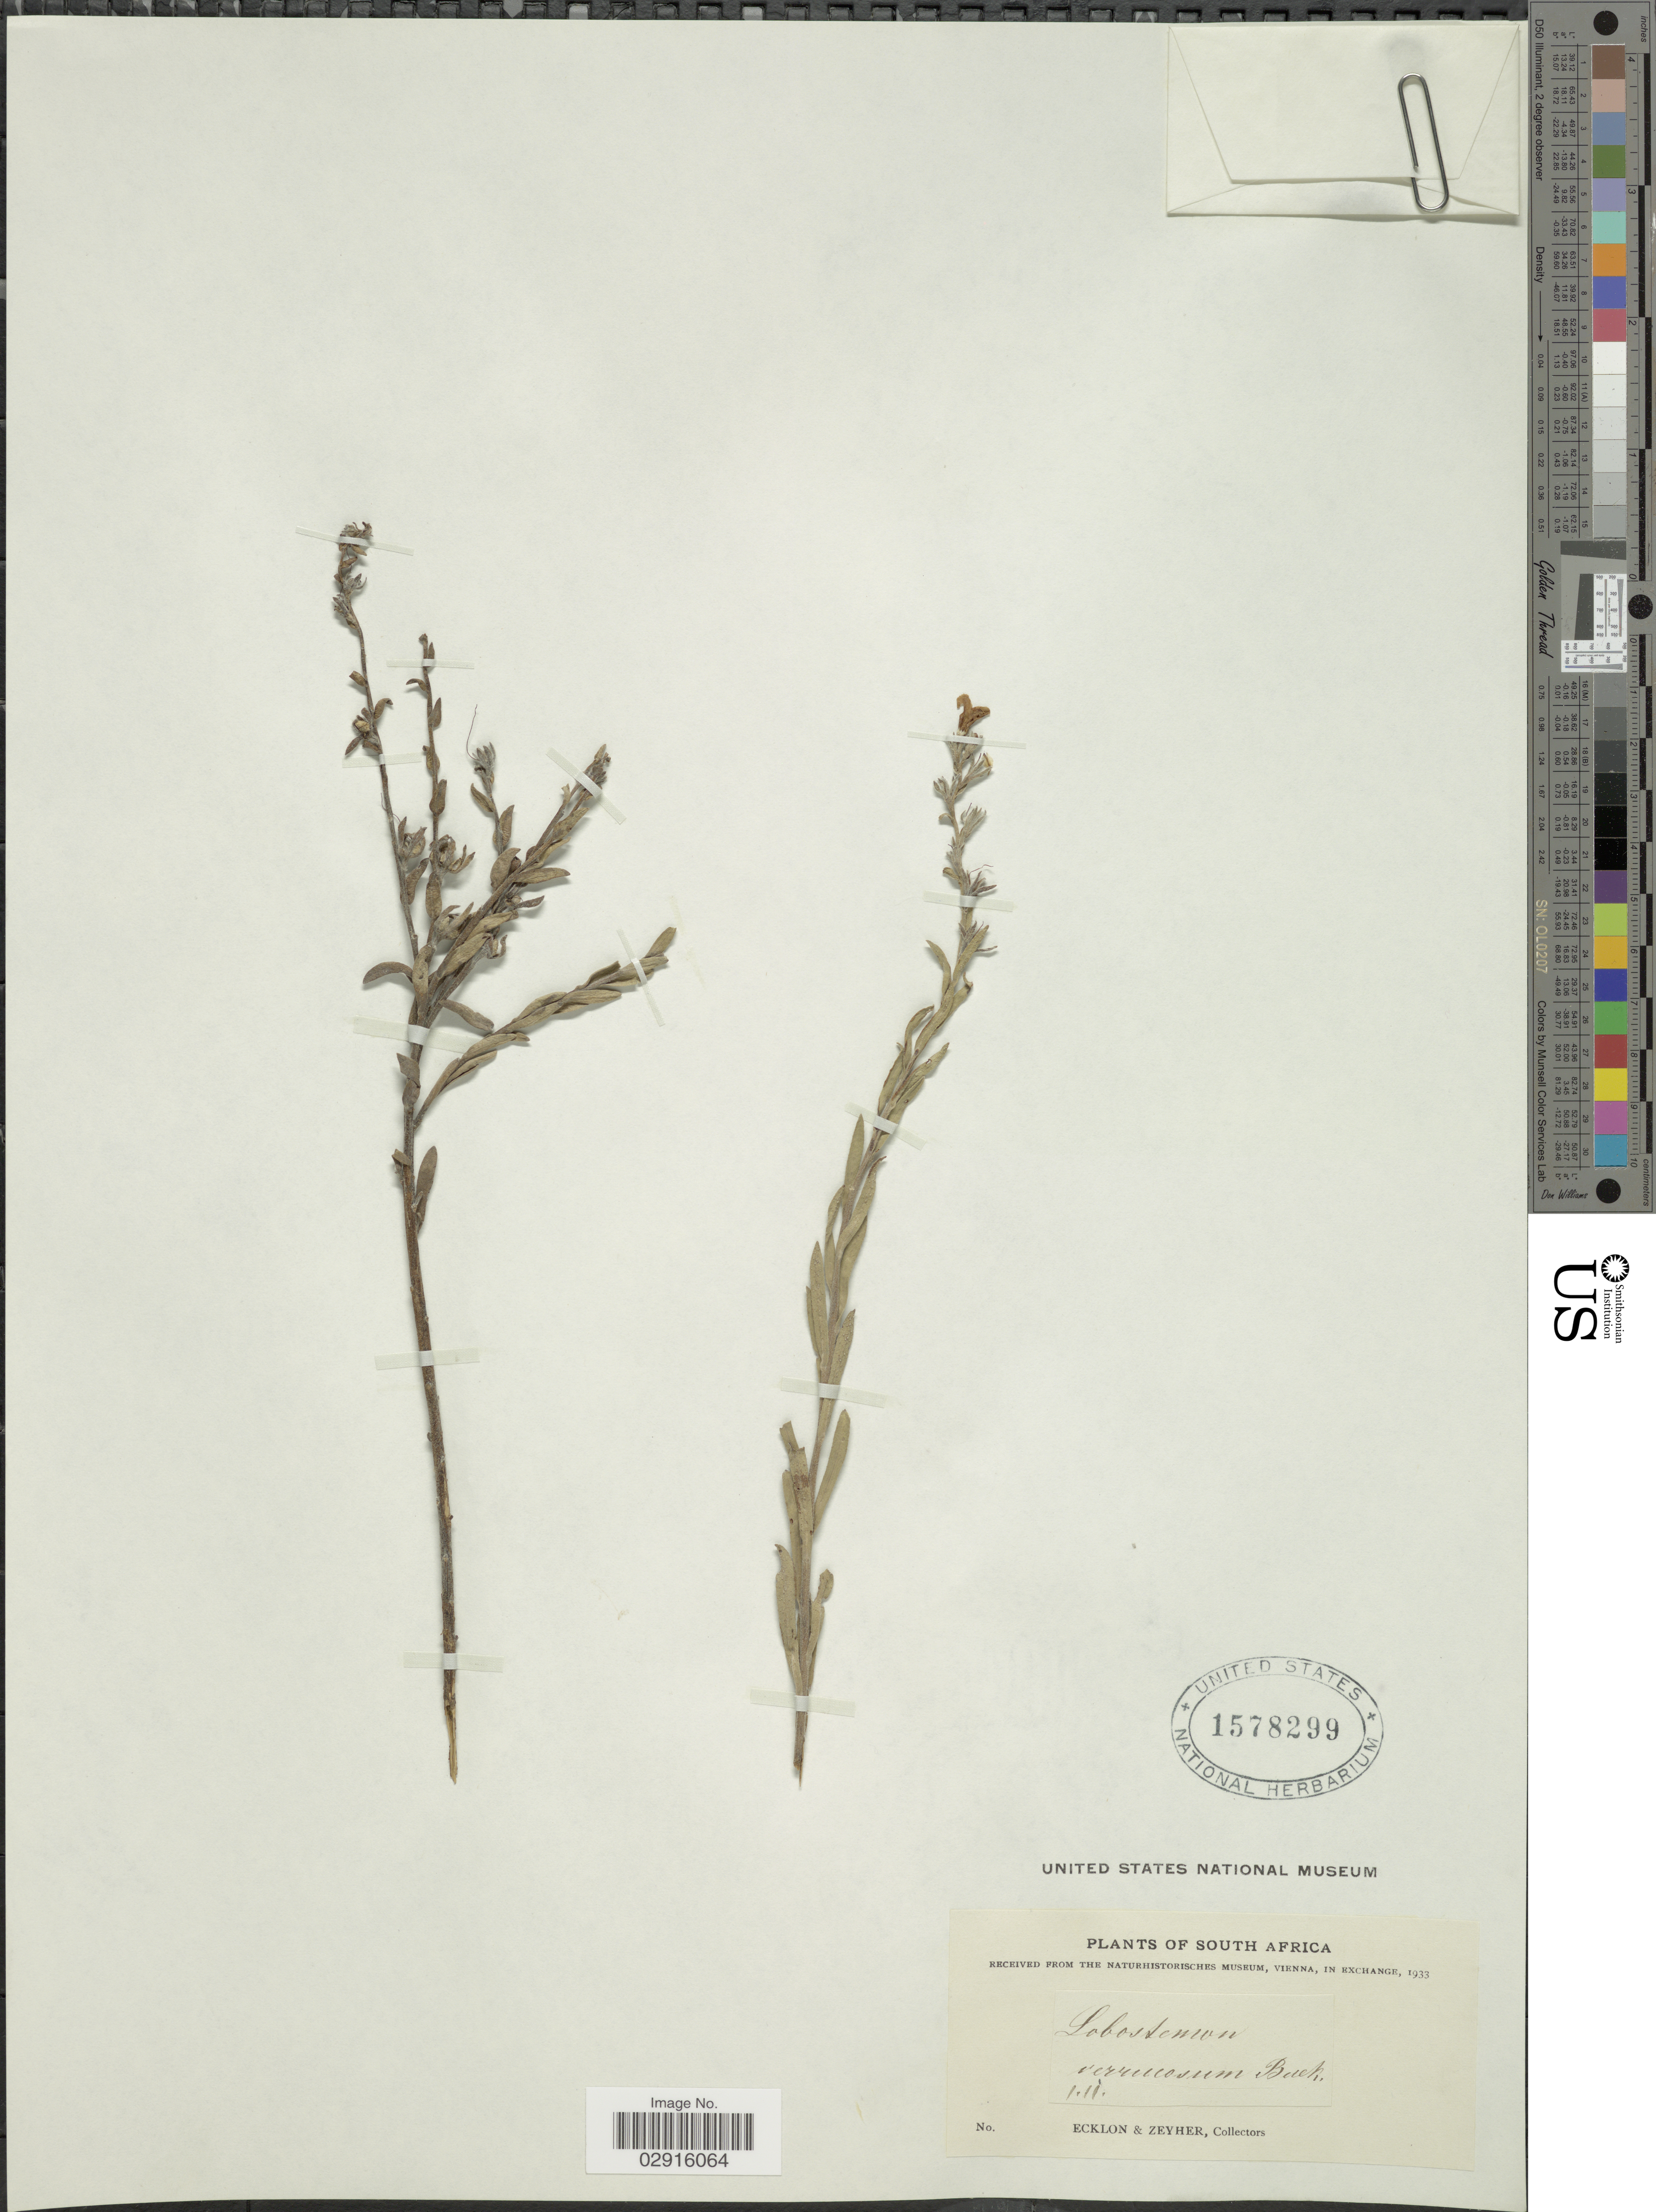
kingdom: Plantae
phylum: Tracheophyta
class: Magnoliopsida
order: Boraginales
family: Boraginaceae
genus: Lobostemon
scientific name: Lobostemon verrucosus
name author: (Sw.) H. Buek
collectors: -. Ecklon & -. Zeyher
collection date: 1933-11-01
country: South Africa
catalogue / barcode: US 1578299